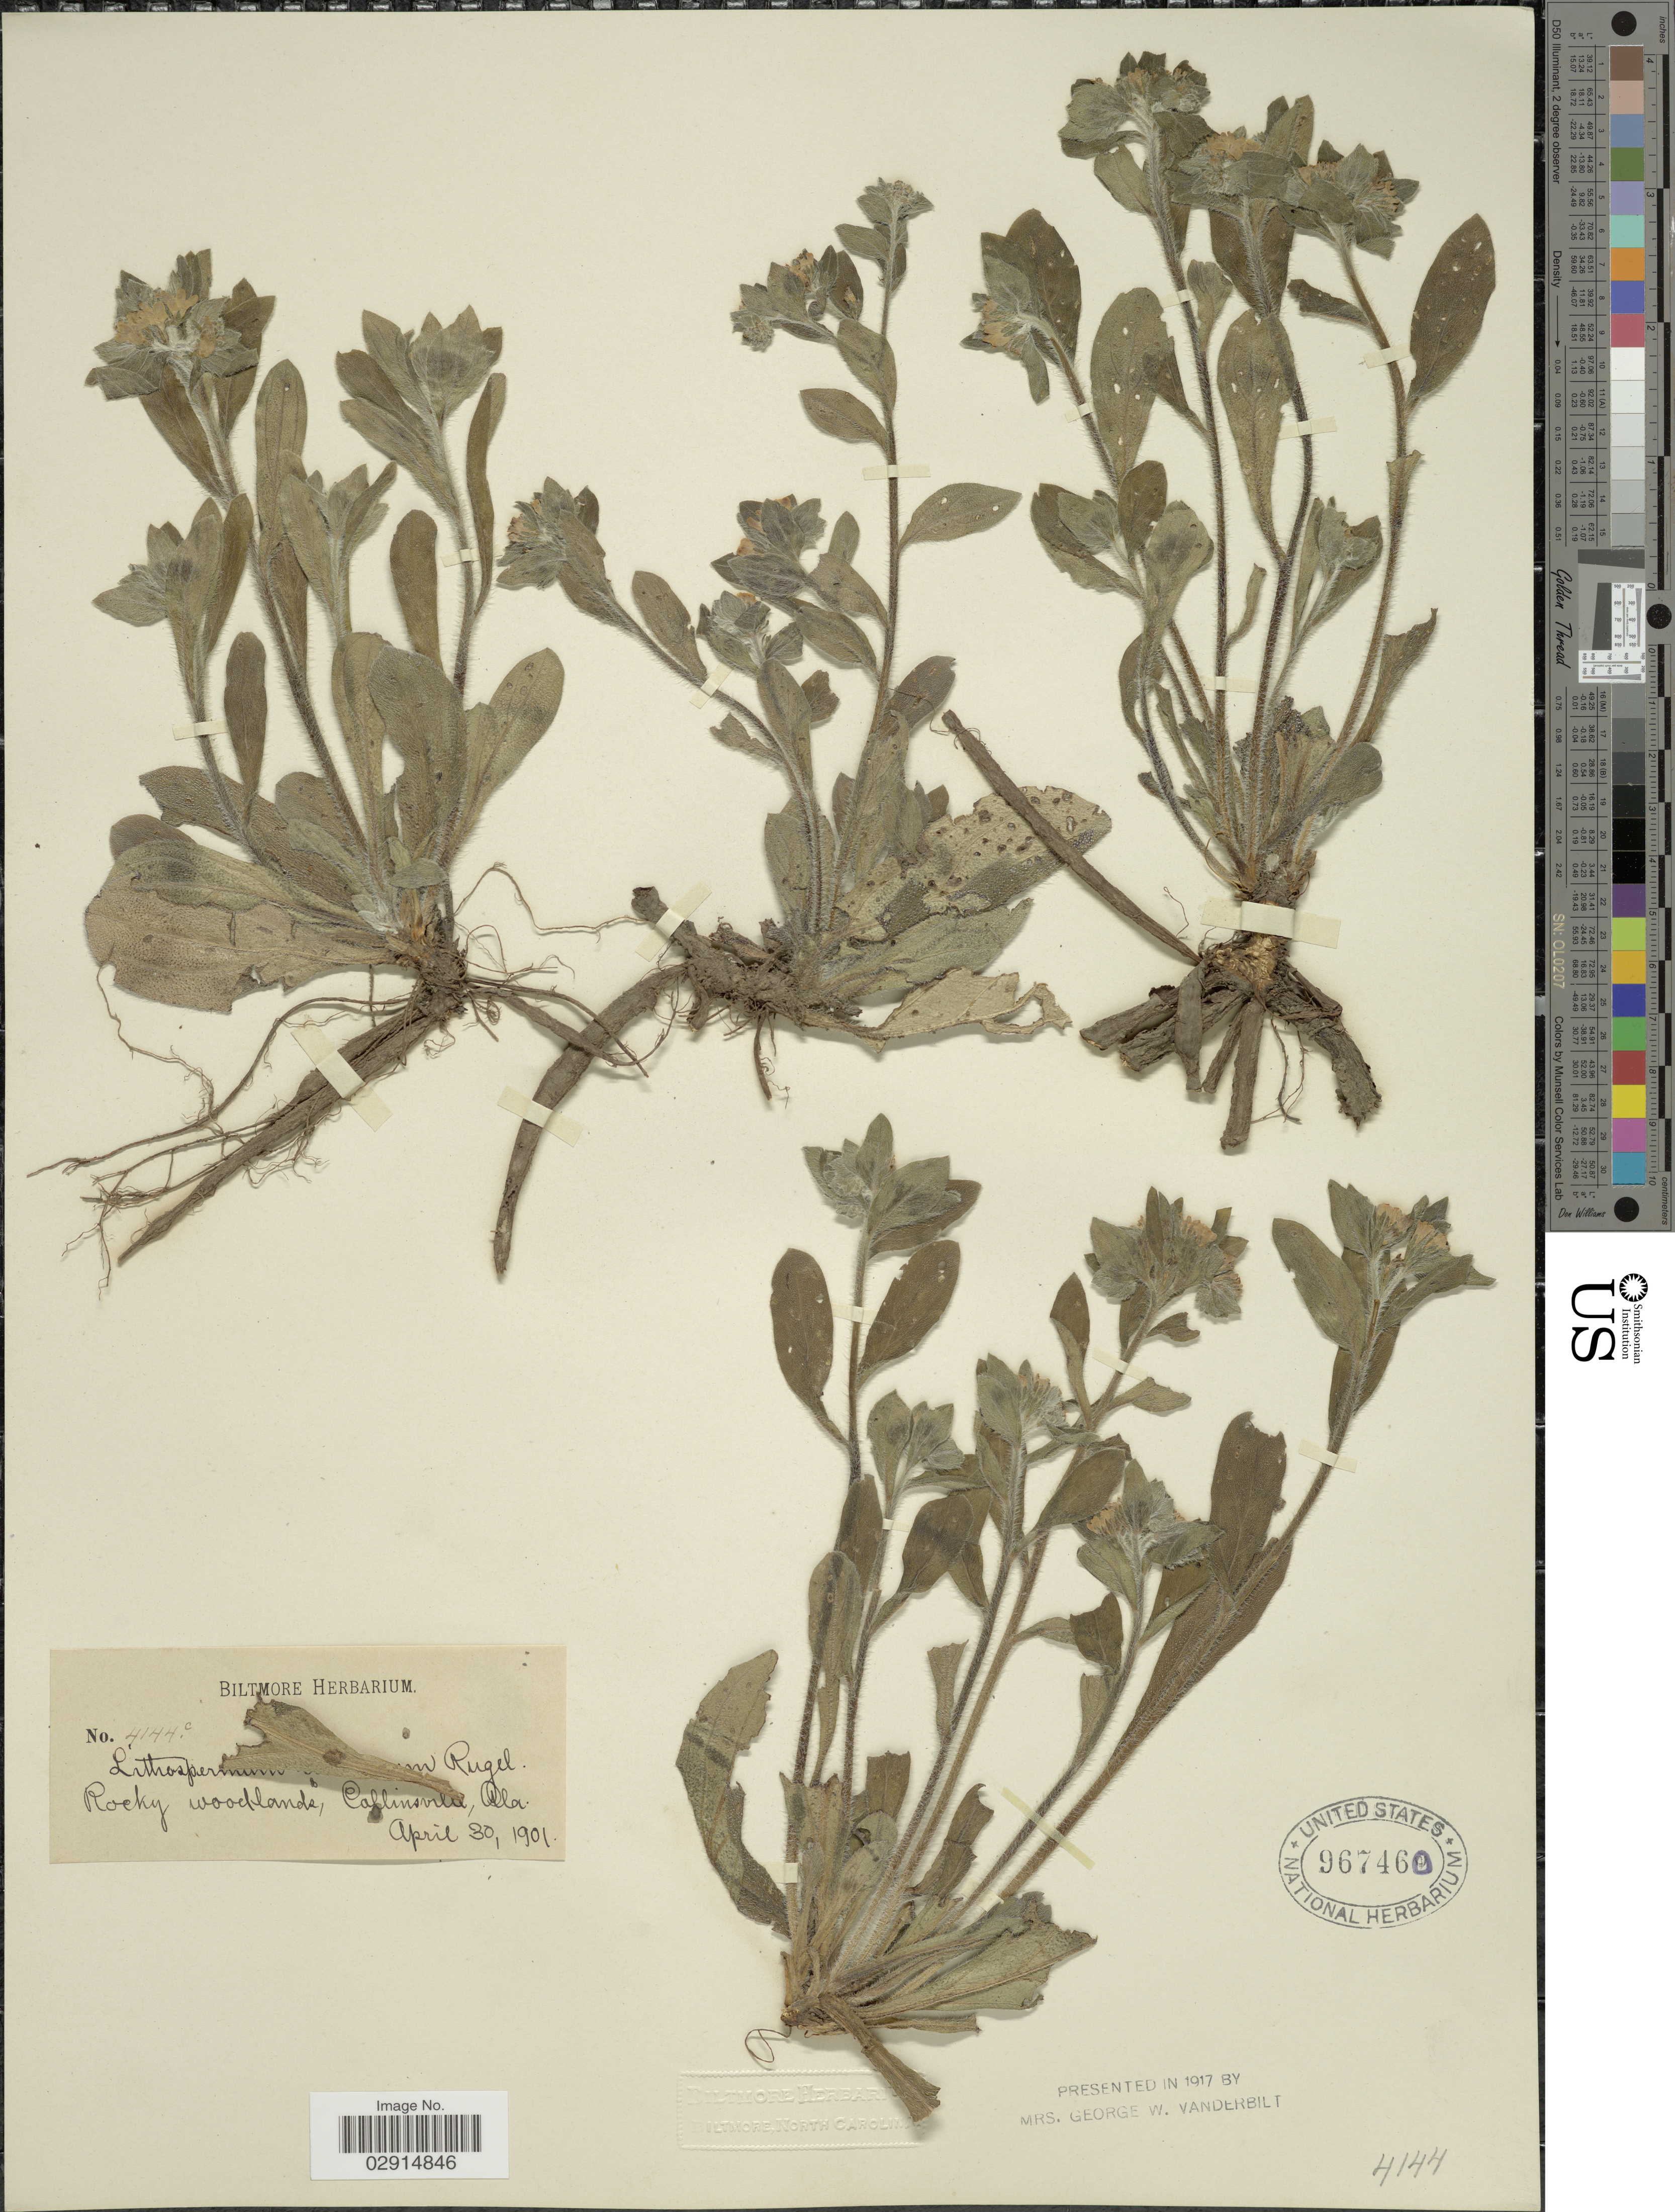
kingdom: Plantae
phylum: Tracheophyta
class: Magnoliopsida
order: Boraginales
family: Boraginaceae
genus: Lithospermum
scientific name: Lithospermum tuberosum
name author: Rugel ex DC.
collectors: ex herb. Biltmore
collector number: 4144c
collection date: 1901-04-30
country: United States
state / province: Alabama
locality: Rocky woodlands, Collinsville.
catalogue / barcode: US 967460